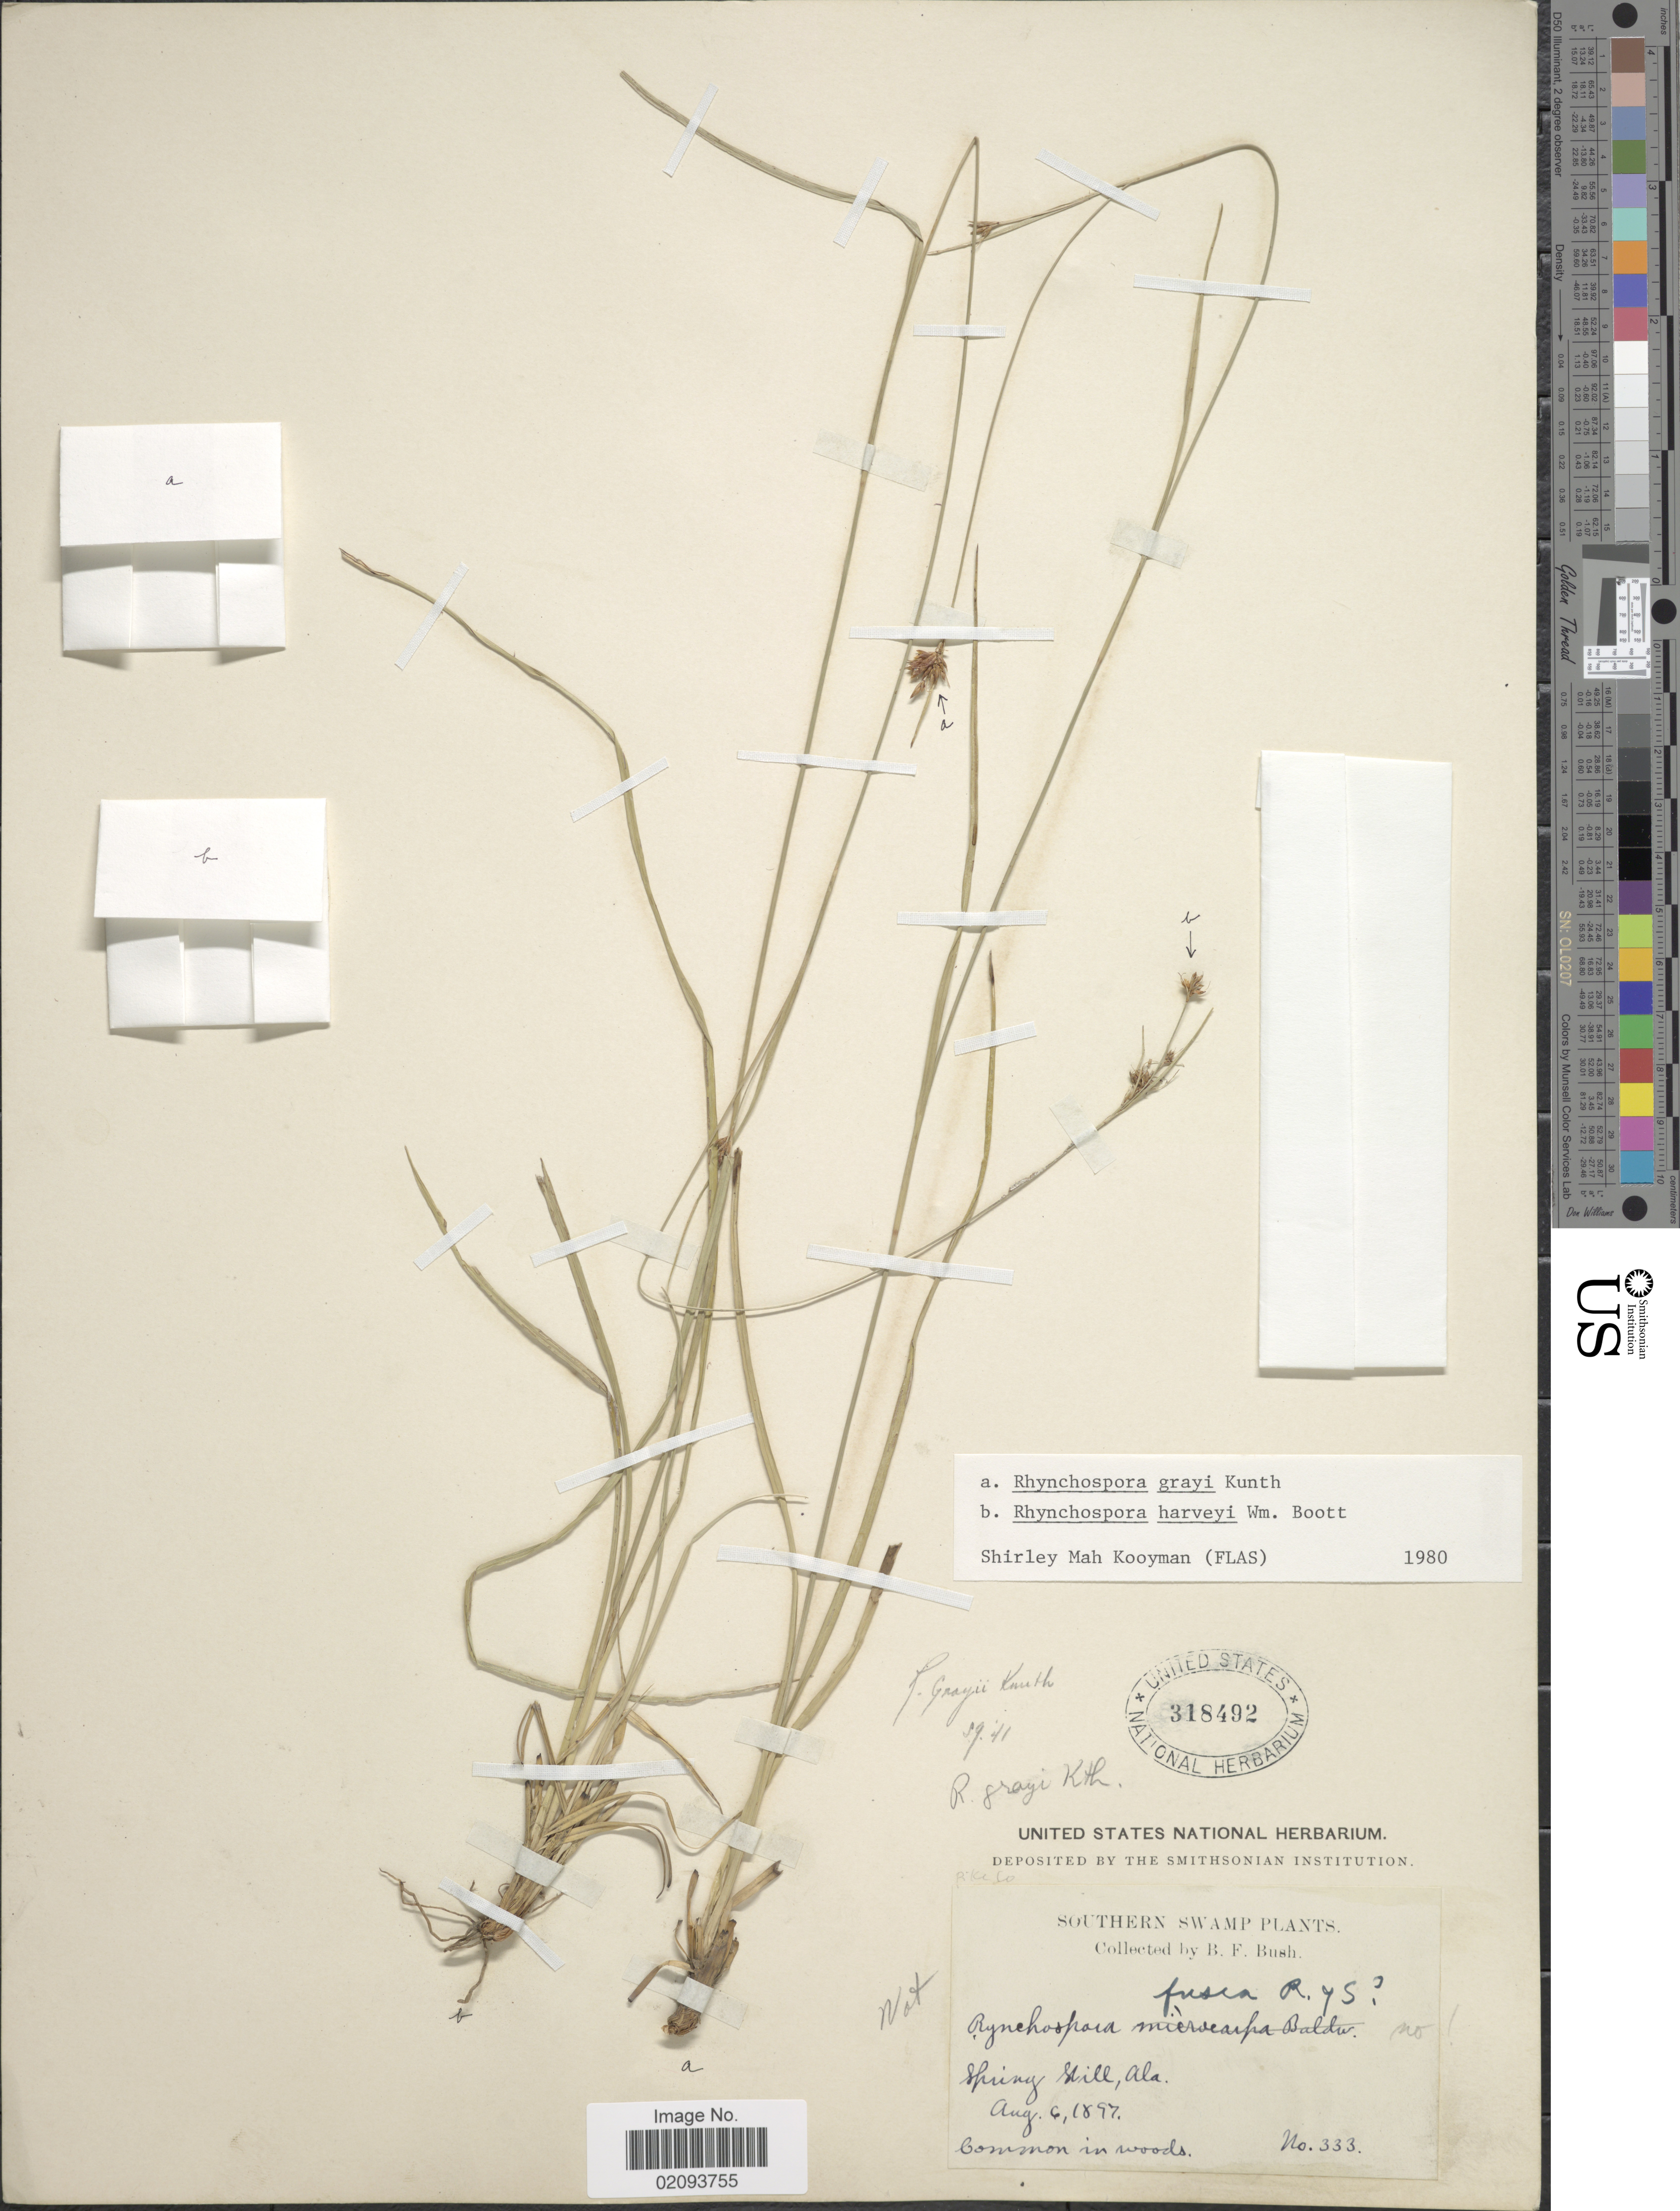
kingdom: Plantae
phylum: Tracheophyta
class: Liliopsida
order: Poales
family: Cyperaceae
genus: Rhynchospora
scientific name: Rhynchospora harveyi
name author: W. Boott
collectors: B. F. Bush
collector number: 333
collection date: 1897-08-06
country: United States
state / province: Alabama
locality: Southern Swamp. Spring Hill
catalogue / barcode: US 318492